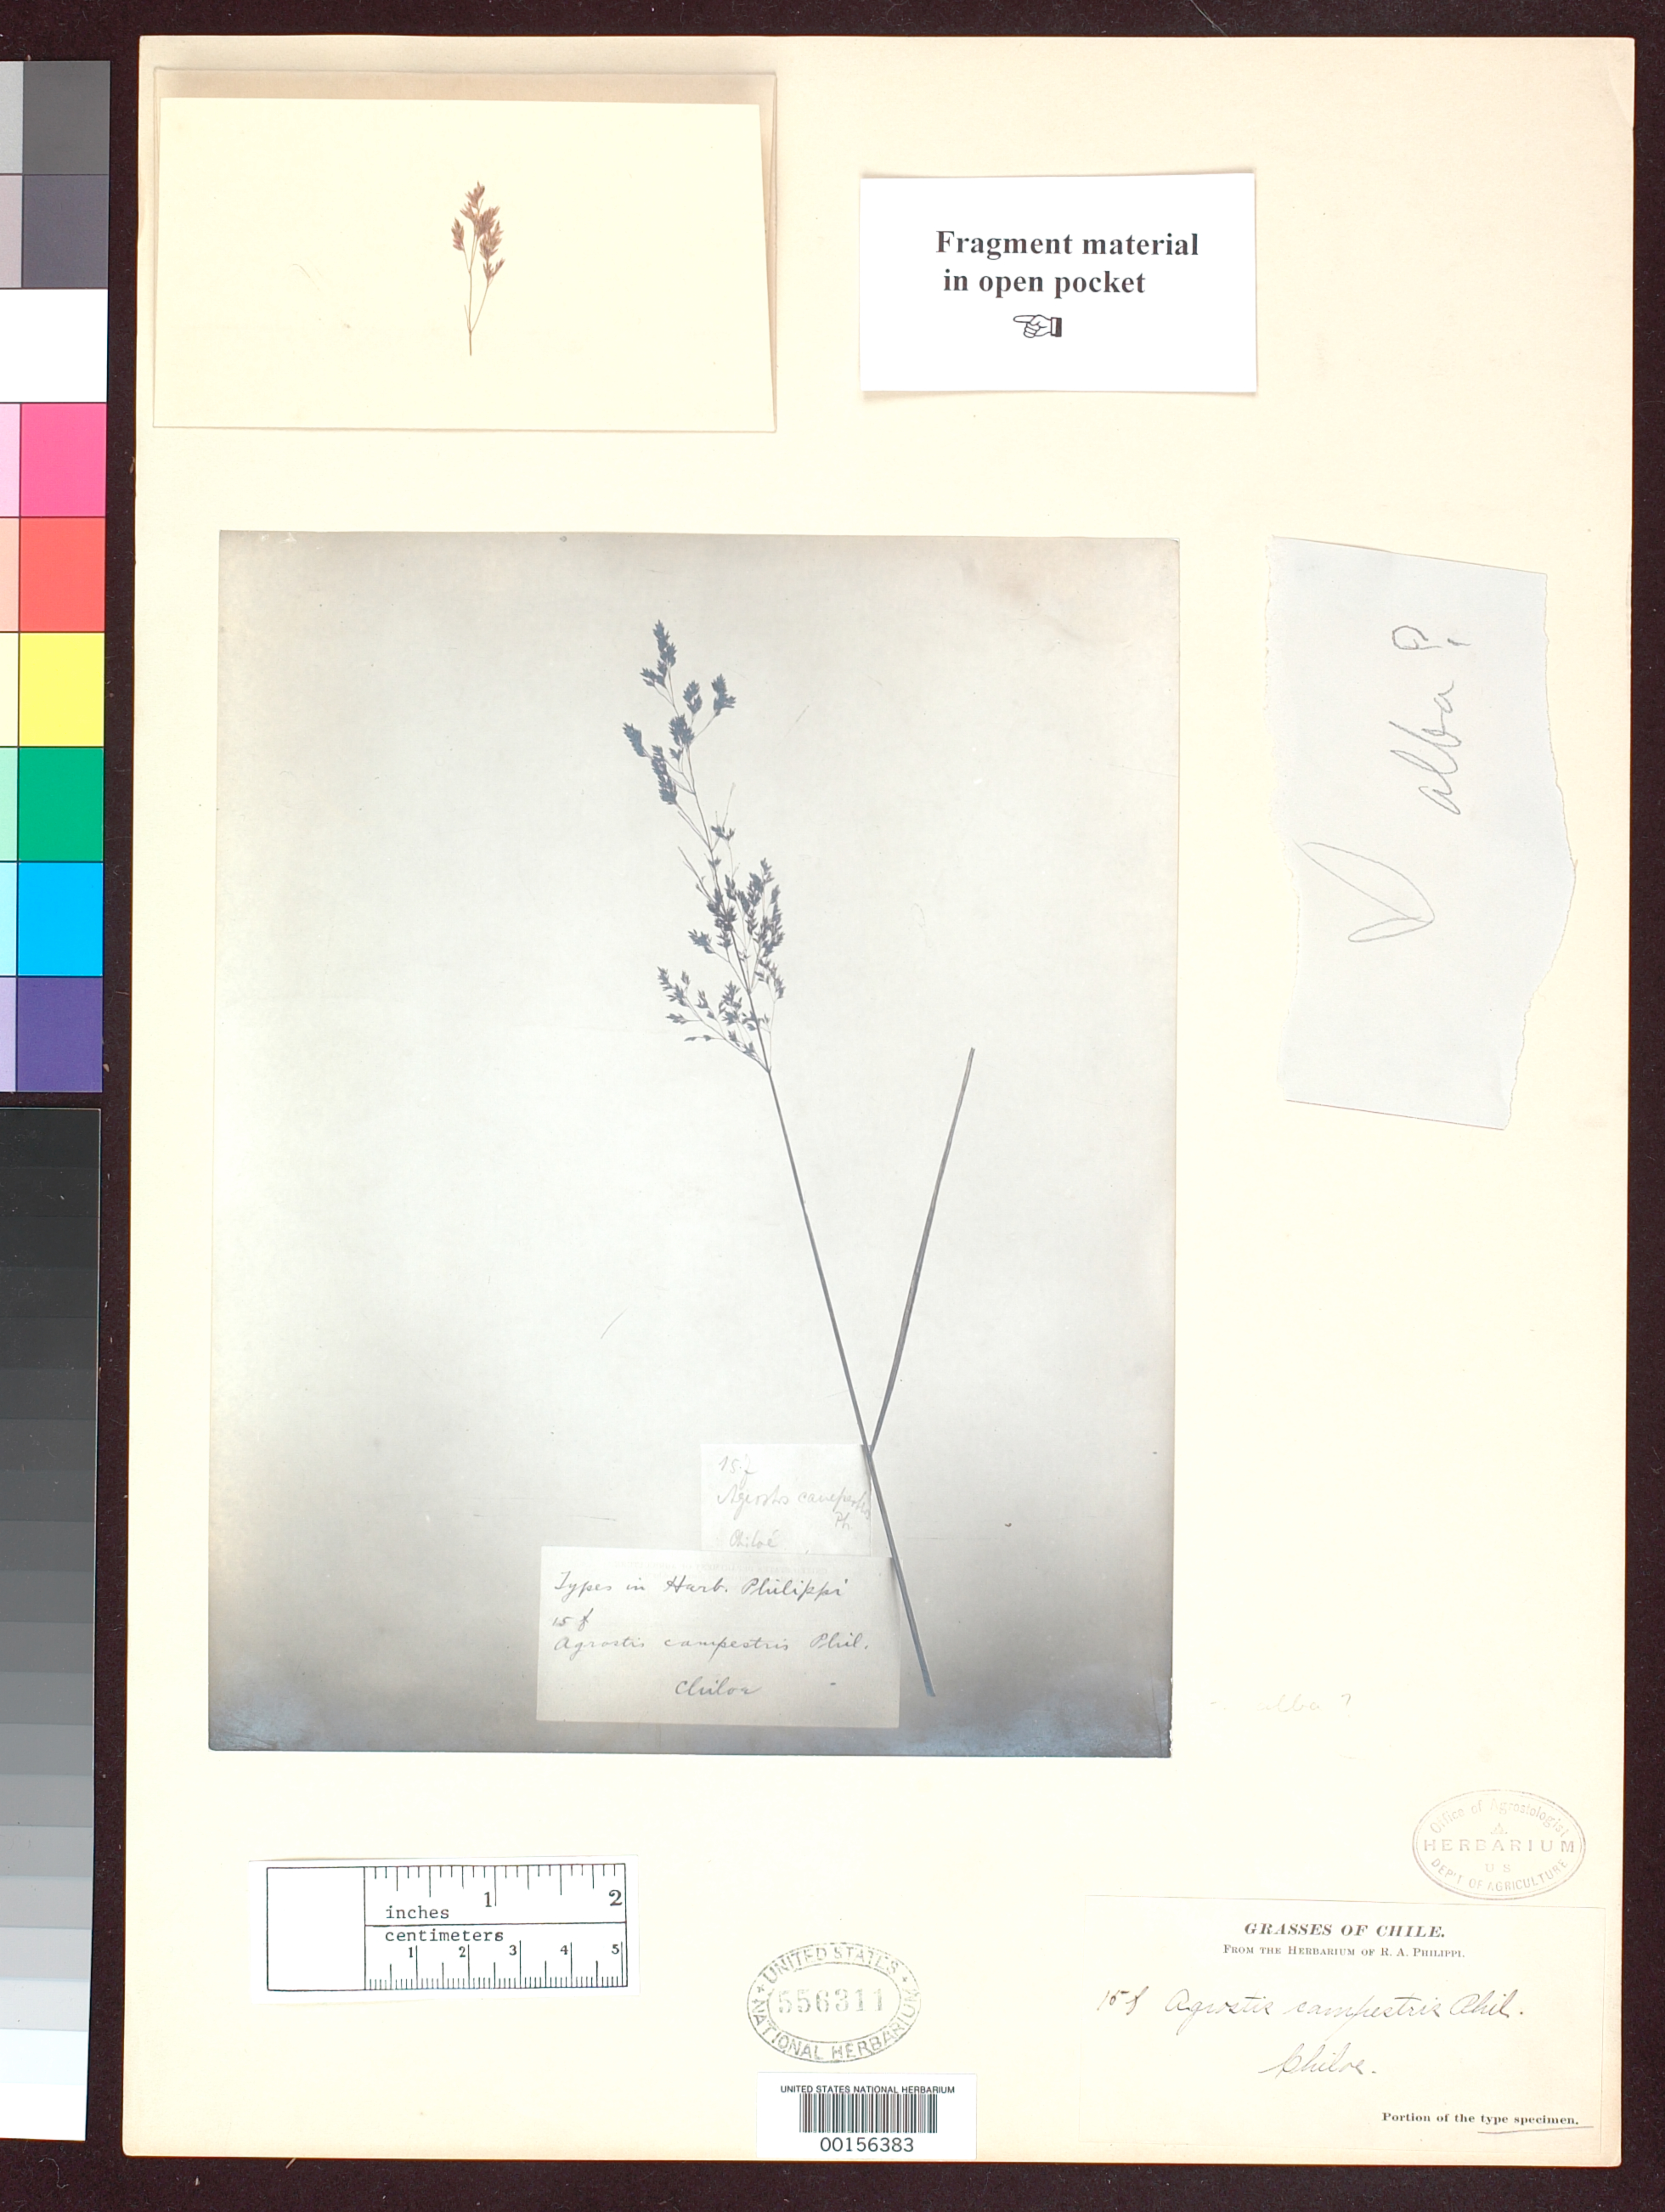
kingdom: Plantae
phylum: Tracheophyta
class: Liliopsida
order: Poales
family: Poaceae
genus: Agrostis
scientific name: Agrostis campestris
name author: Phil.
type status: Type Fragment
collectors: F. Fonk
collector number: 15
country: Chile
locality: In Insula Chiloe.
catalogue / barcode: US 556311